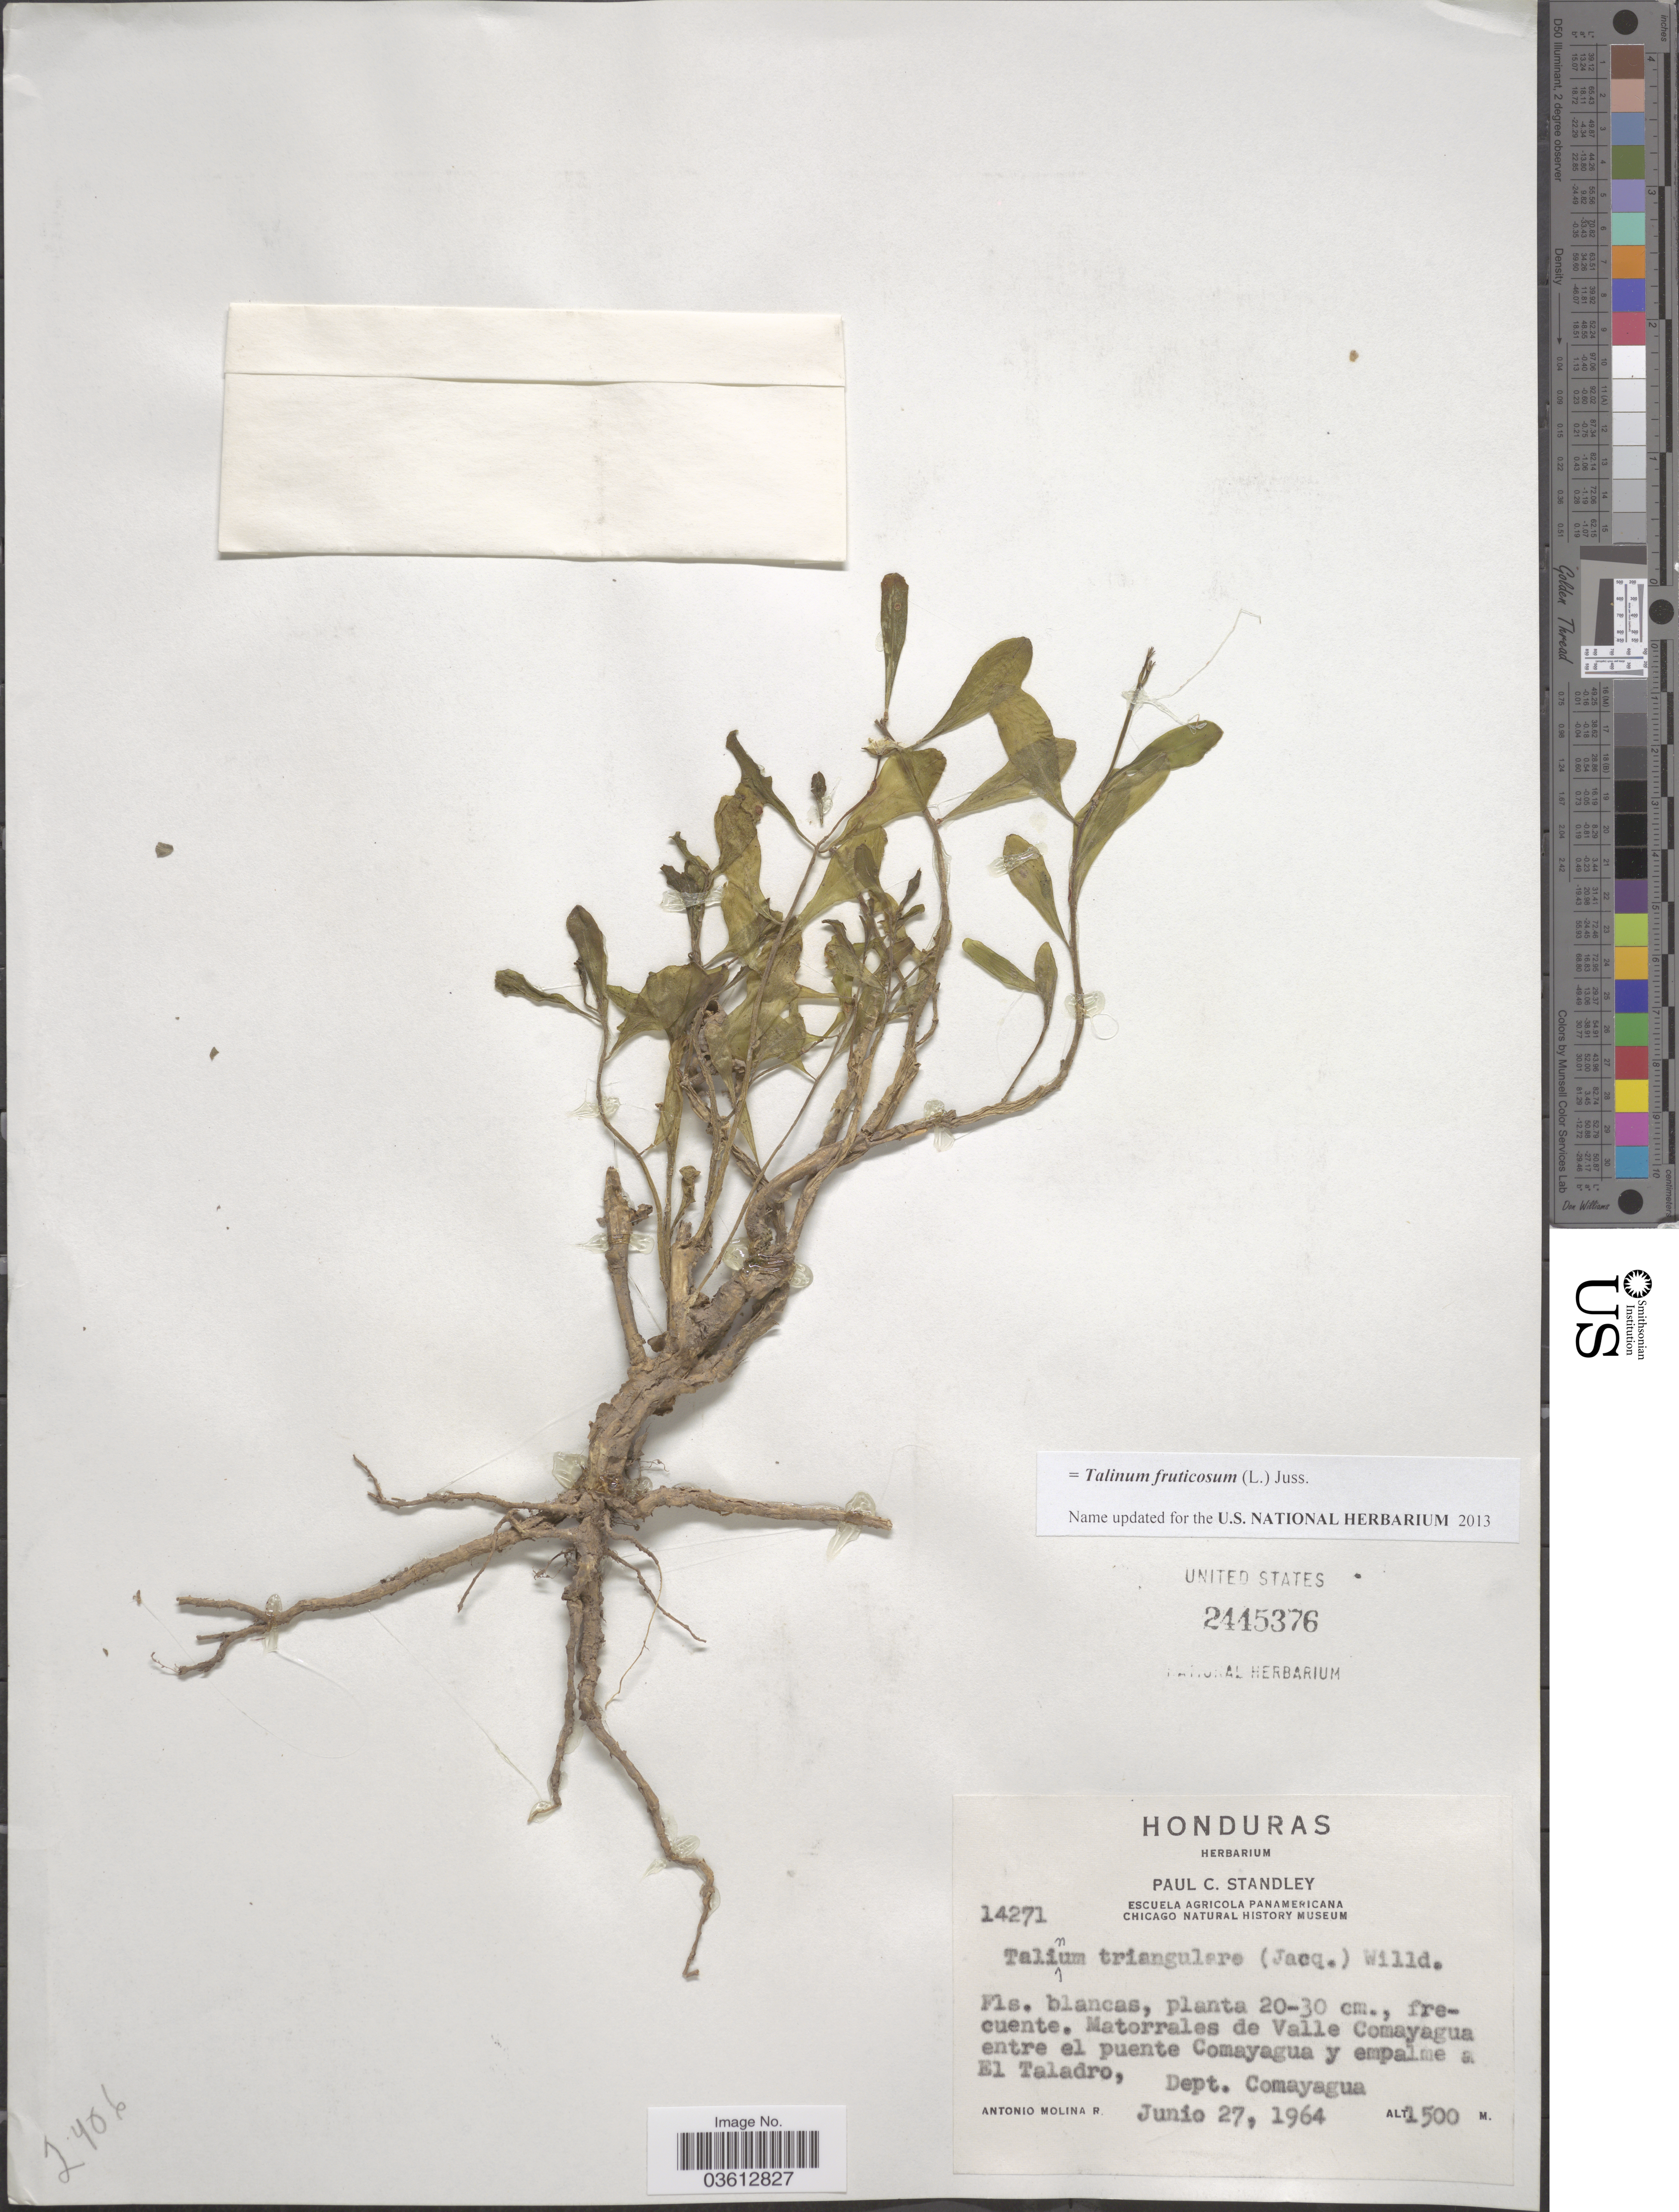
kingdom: Plantae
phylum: Tracheophyta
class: Magnoliopsida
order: Caryophyllales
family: Talinaceae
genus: Talinum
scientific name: Talinum fruticosum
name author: (L.) Juss.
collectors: A. Molina R.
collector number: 14271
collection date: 1964-06-27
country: Honduras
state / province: Comayagua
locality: Matorrales de Valle Comayagua entre el puente Comayagua y empalme El Taladro, Dept. Comayagua.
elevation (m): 1500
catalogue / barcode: US 2445376